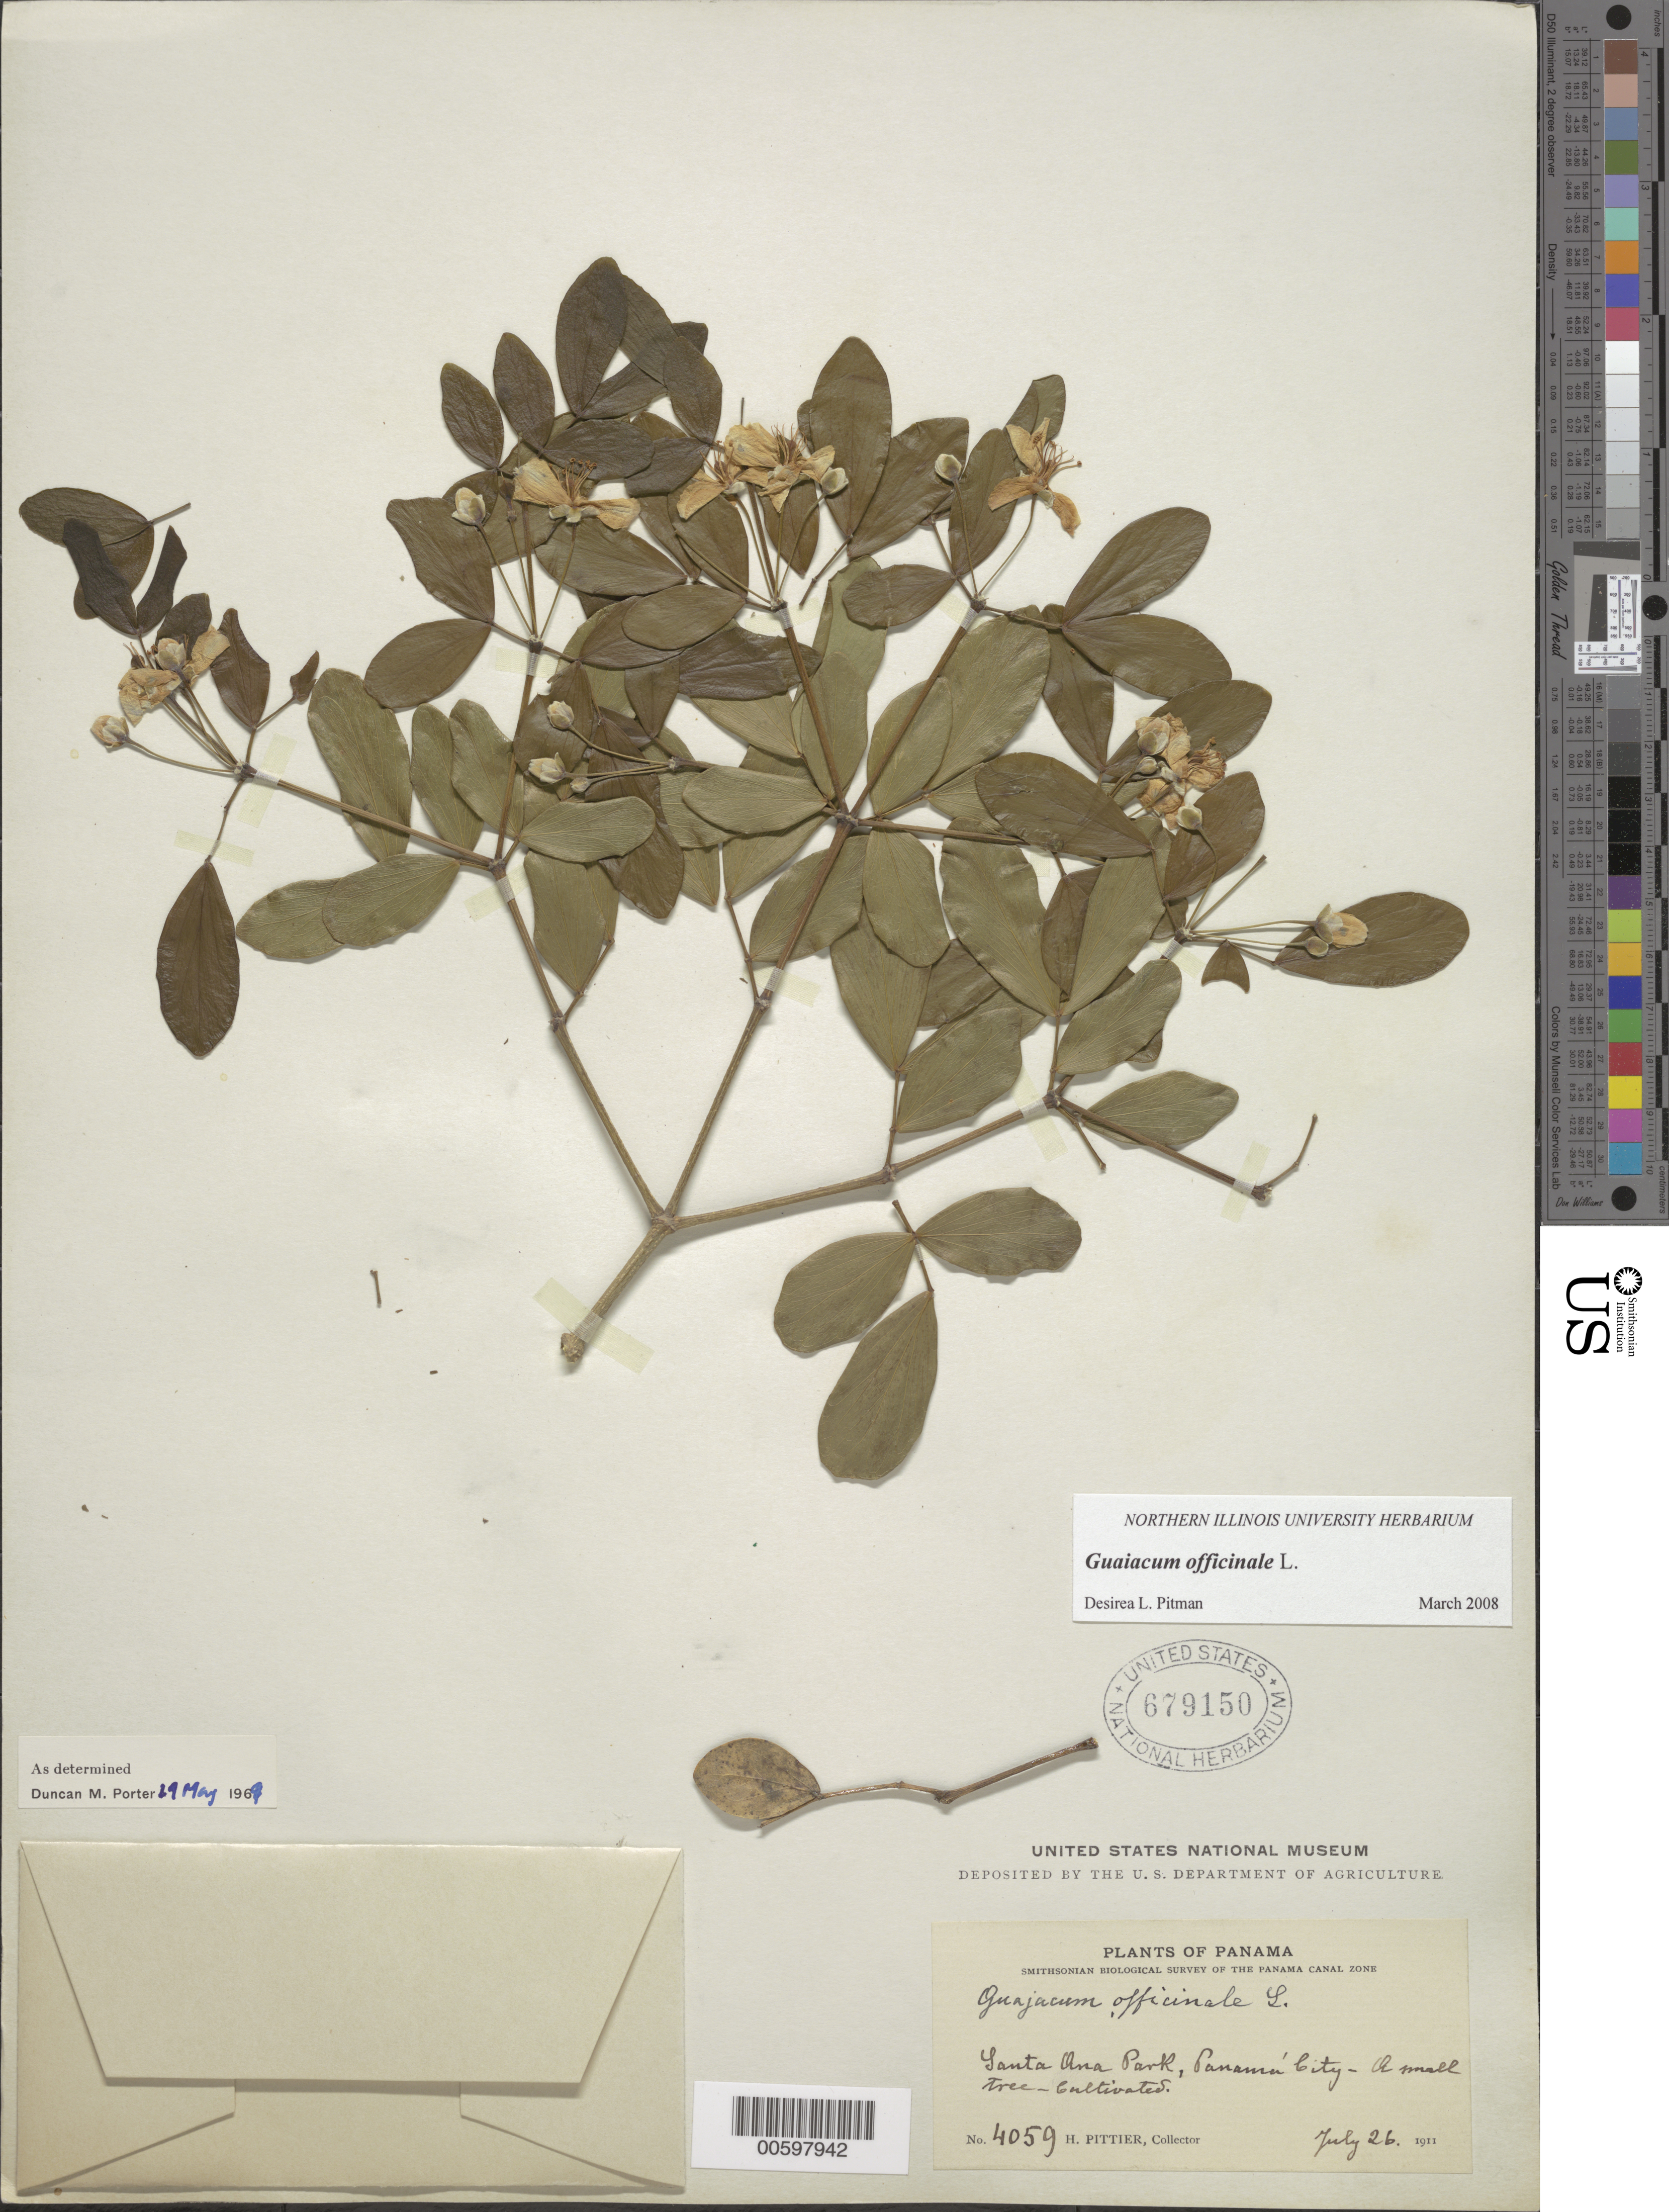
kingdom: Plantae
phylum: Tracheophyta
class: Magnoliopsida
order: Zygophyllales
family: Zygophyllaceae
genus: Guaiacum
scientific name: Guaiacum officinale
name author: L.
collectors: H. F. Pittier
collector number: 4059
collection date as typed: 26 Jul 1911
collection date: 1911-07-26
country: Panama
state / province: Panamá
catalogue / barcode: US 679150